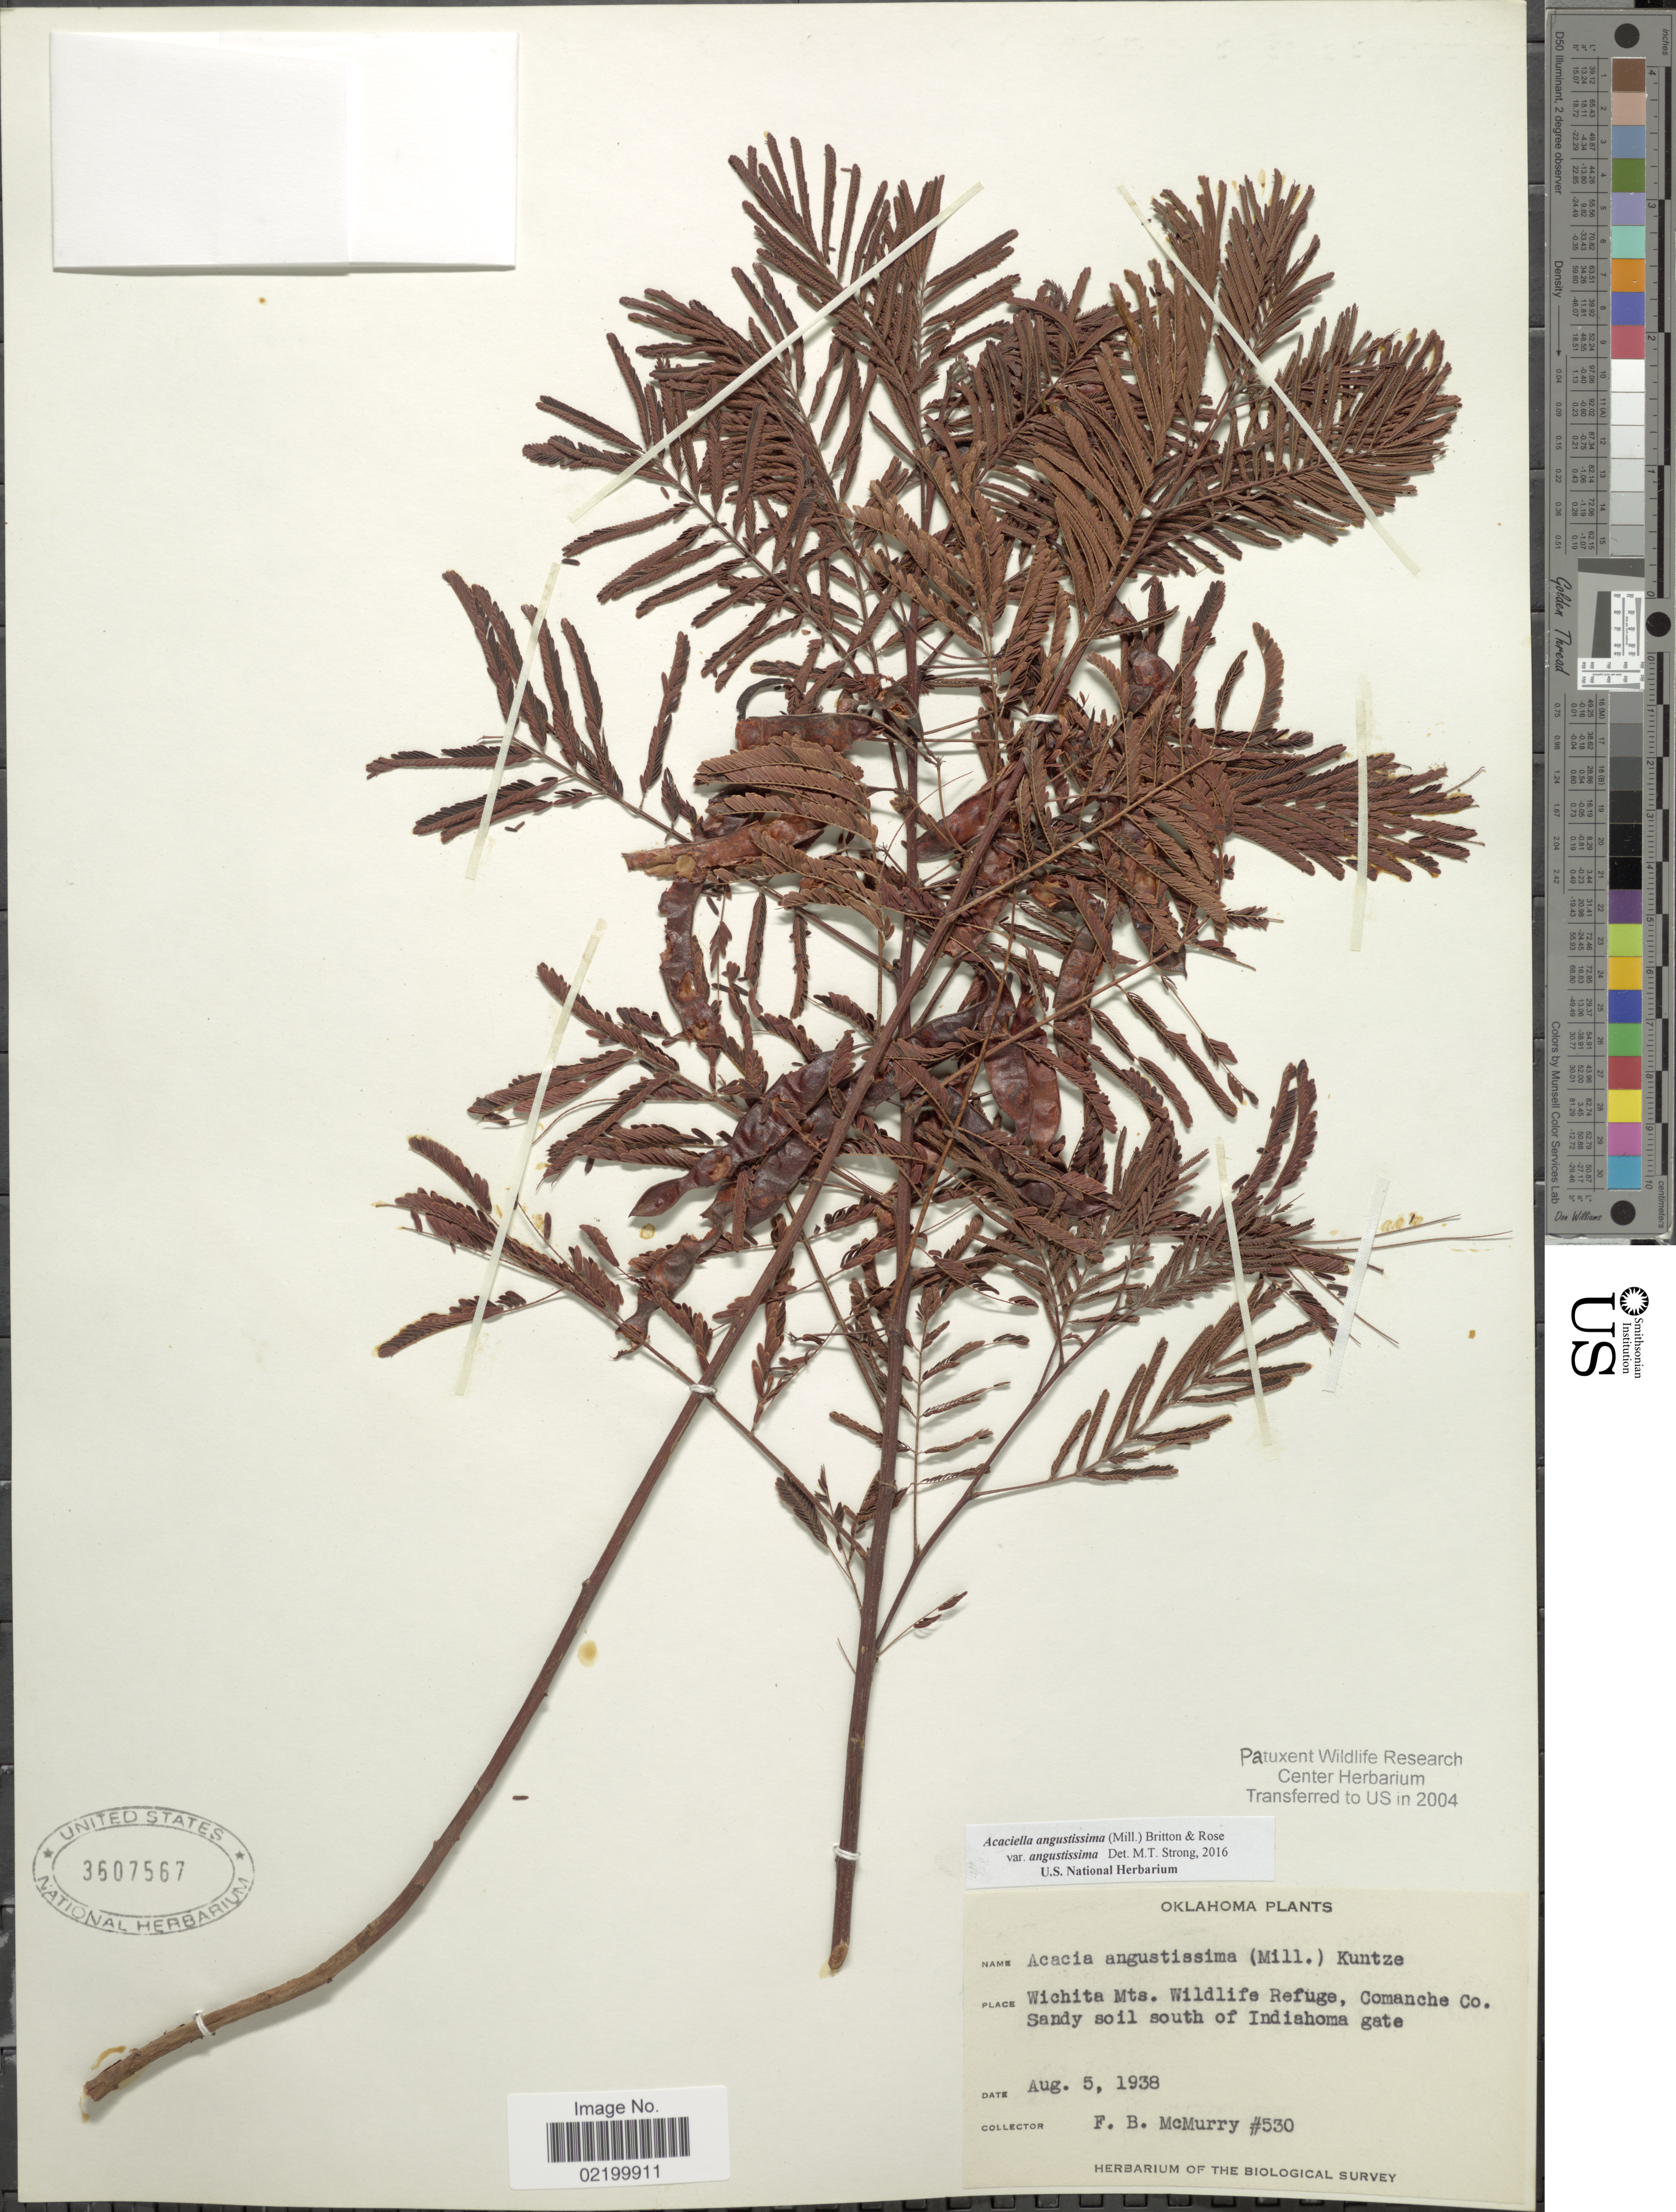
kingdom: Plantae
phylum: Tracheophyta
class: Magnoliopsida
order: Fabales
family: Fabaceae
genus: Acaciella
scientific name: Acaciella angustissima var. angustissima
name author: (Mill.) Britton & Rose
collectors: F. B. McMurry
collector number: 530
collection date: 1938-08-05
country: United States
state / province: Oklahoma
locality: Wichita Mts. Wildlife Refuge, Comanche Co. Sandy soil south of Indiahoma gate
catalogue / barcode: US 3607567